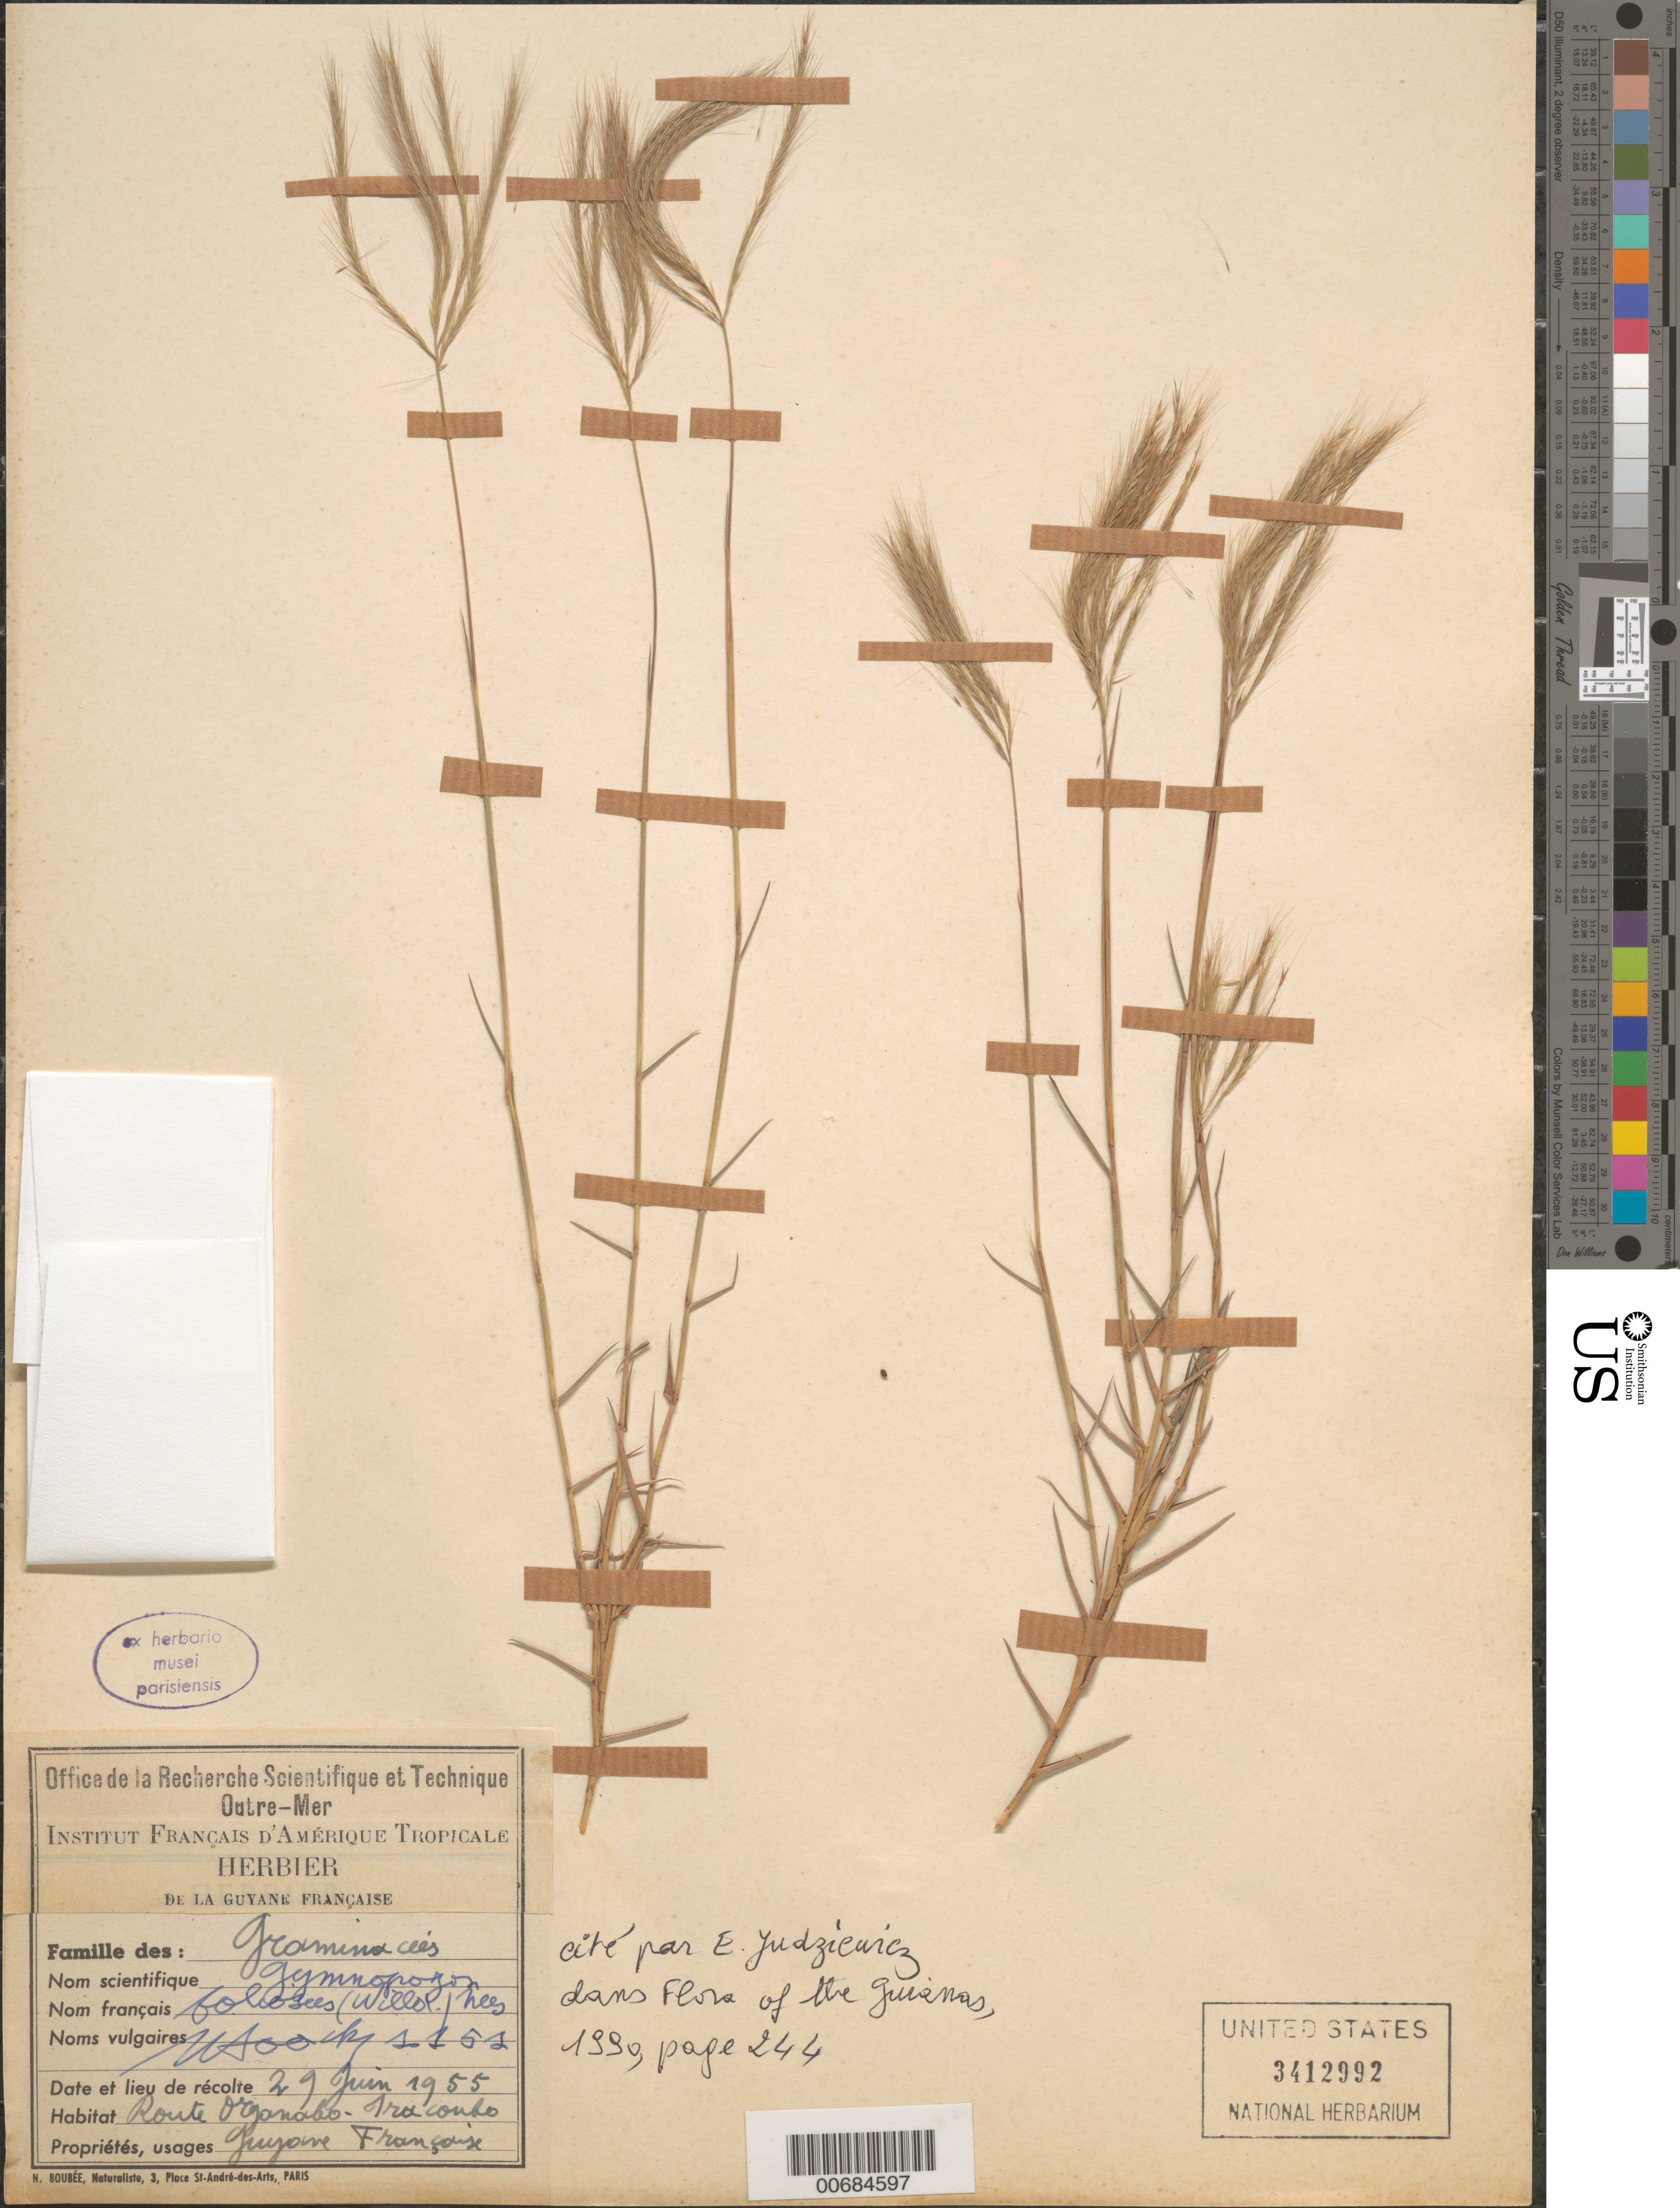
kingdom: Plantae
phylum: Tracheophyta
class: Liliopsida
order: Poales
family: Poaceae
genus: Gymnopogon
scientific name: Gymnopogon foliosus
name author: (Willd.) Nees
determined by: Judziewicz, E. J.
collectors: J. Hoock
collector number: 1152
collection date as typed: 29-Jun-55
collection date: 1955-06-29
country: French Guiana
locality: Route de Organabo-Iracoubo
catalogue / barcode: US 3412992